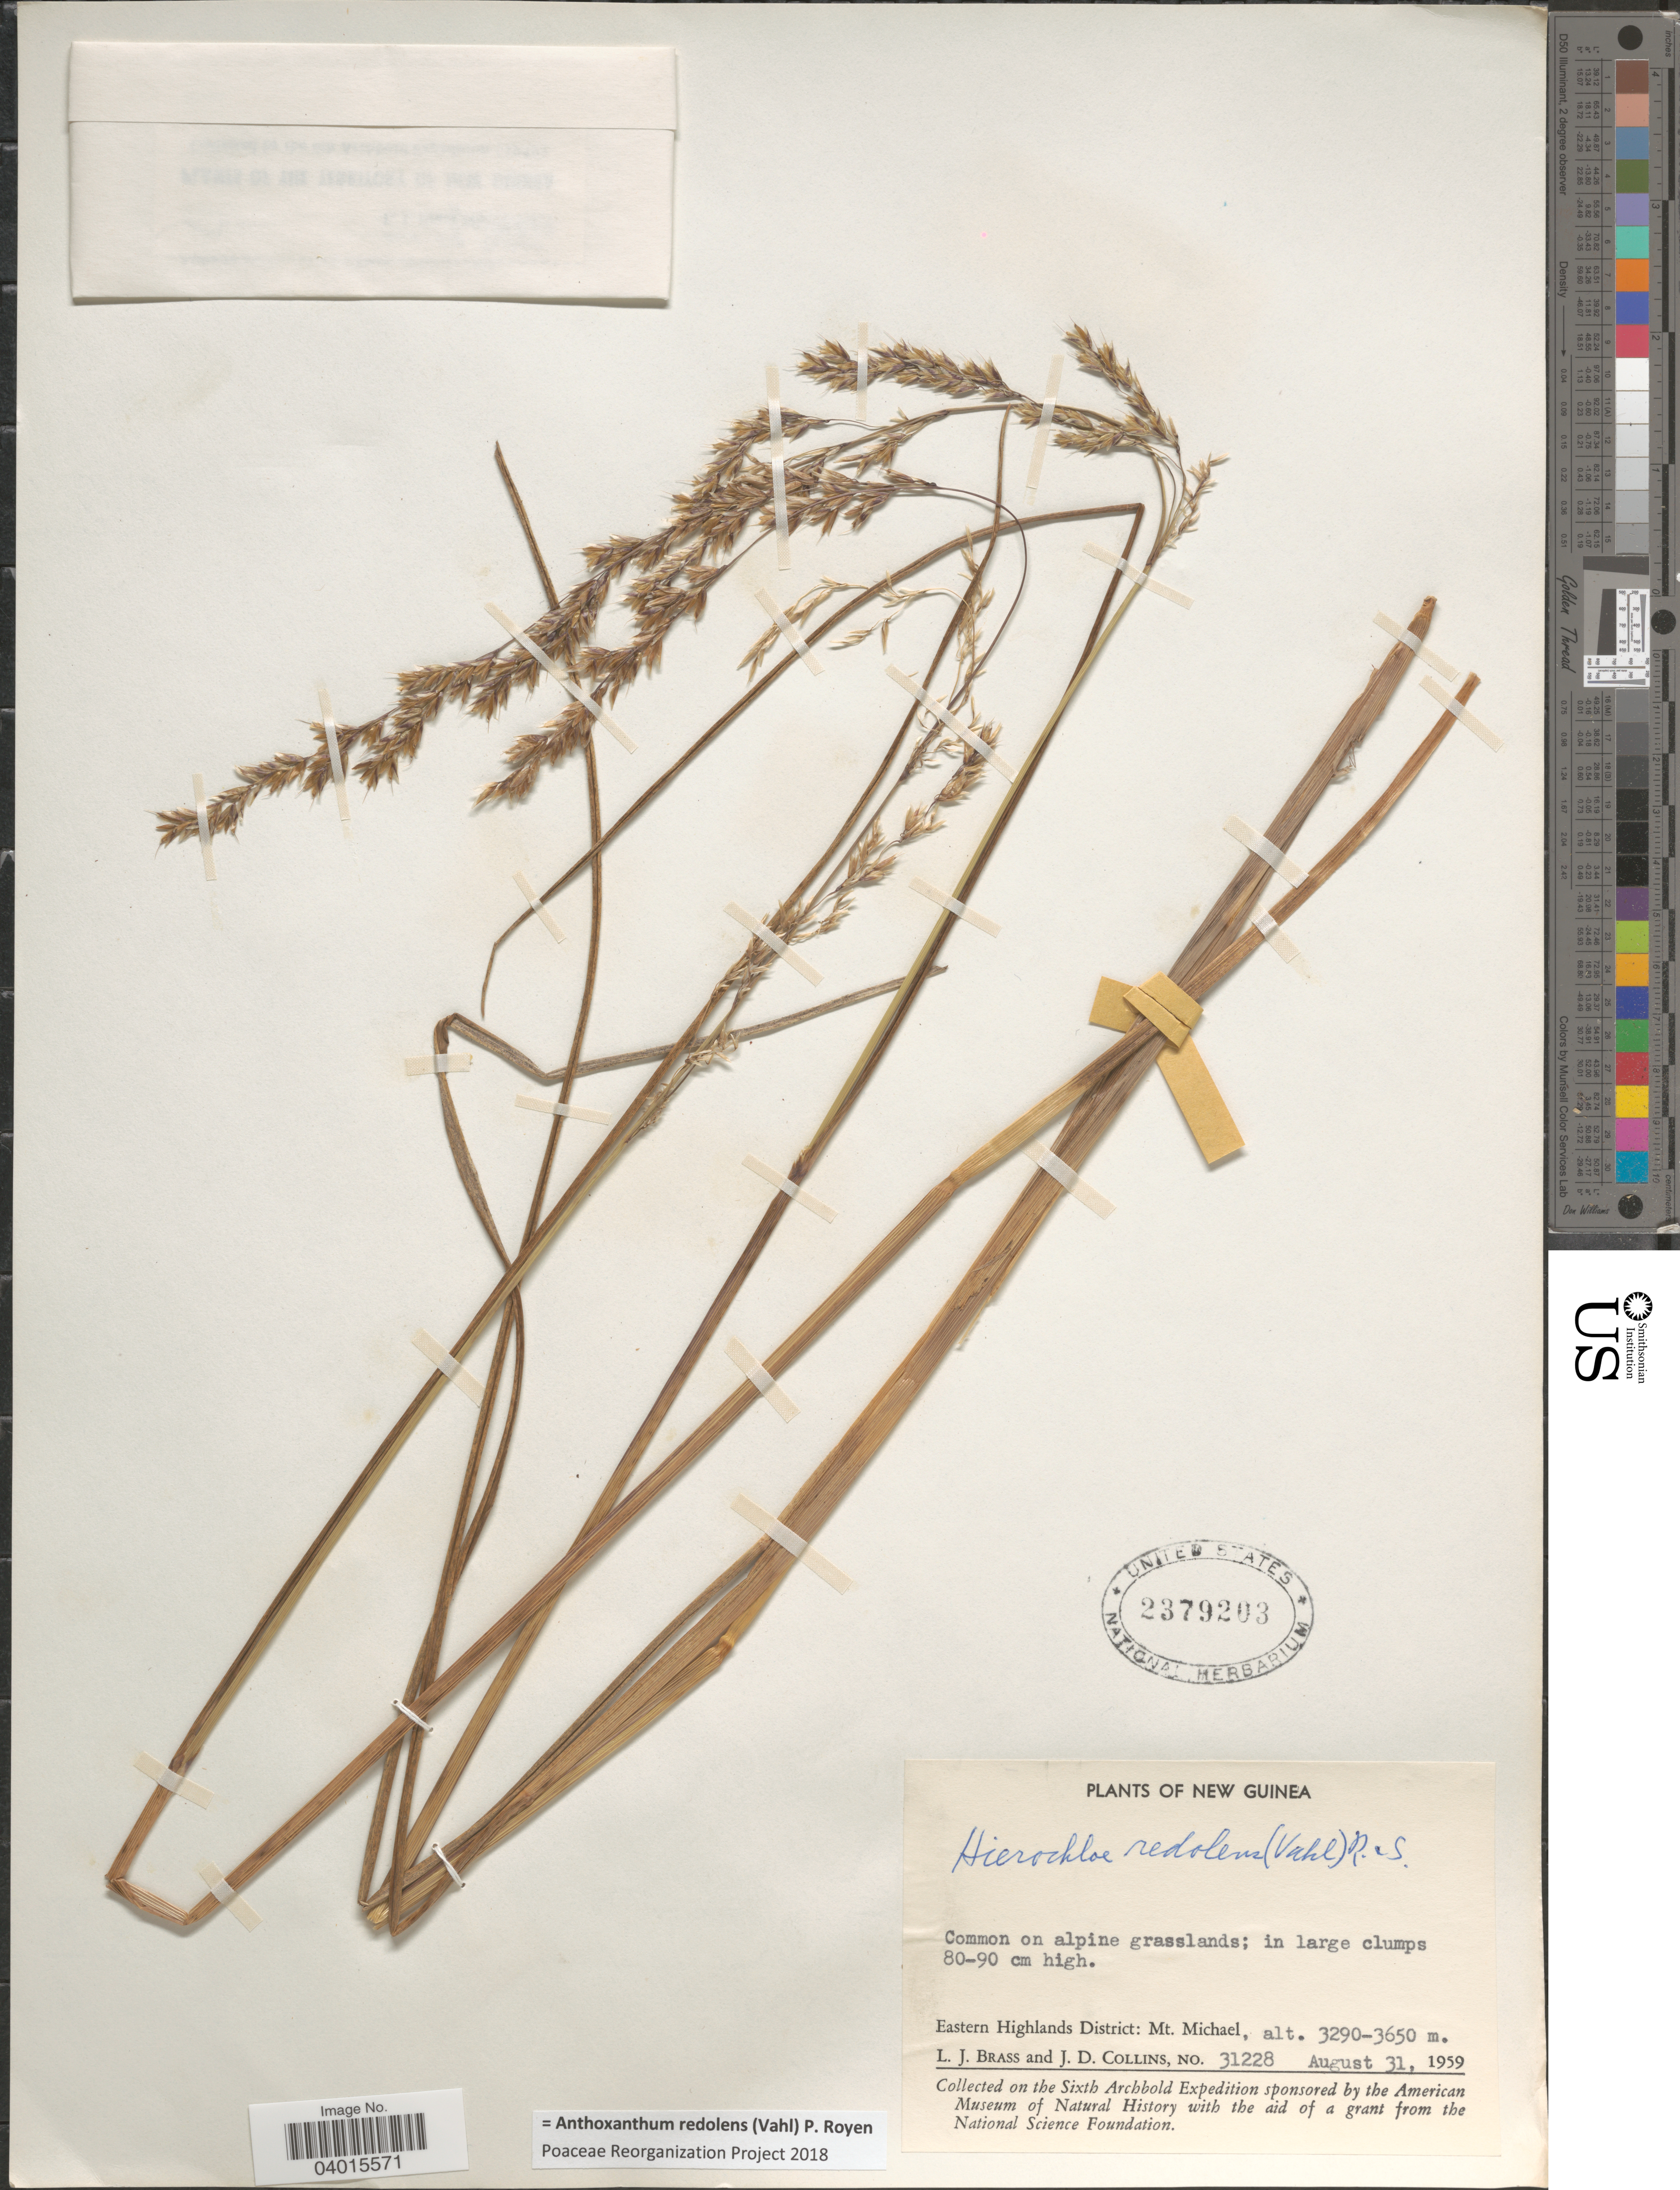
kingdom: Plantae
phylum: Tracheophyta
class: Liliopsida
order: Poales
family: Poaceae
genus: Anthoxanthum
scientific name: Anthoxanthum redolens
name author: (Vahl) P. Royen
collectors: L. J. Brass & J. Collins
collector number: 31228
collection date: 1959-08-31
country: Papua New Guinea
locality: New Guinea. Eastern Highlands District: Mt. Michael.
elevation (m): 3290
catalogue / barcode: US 2379203